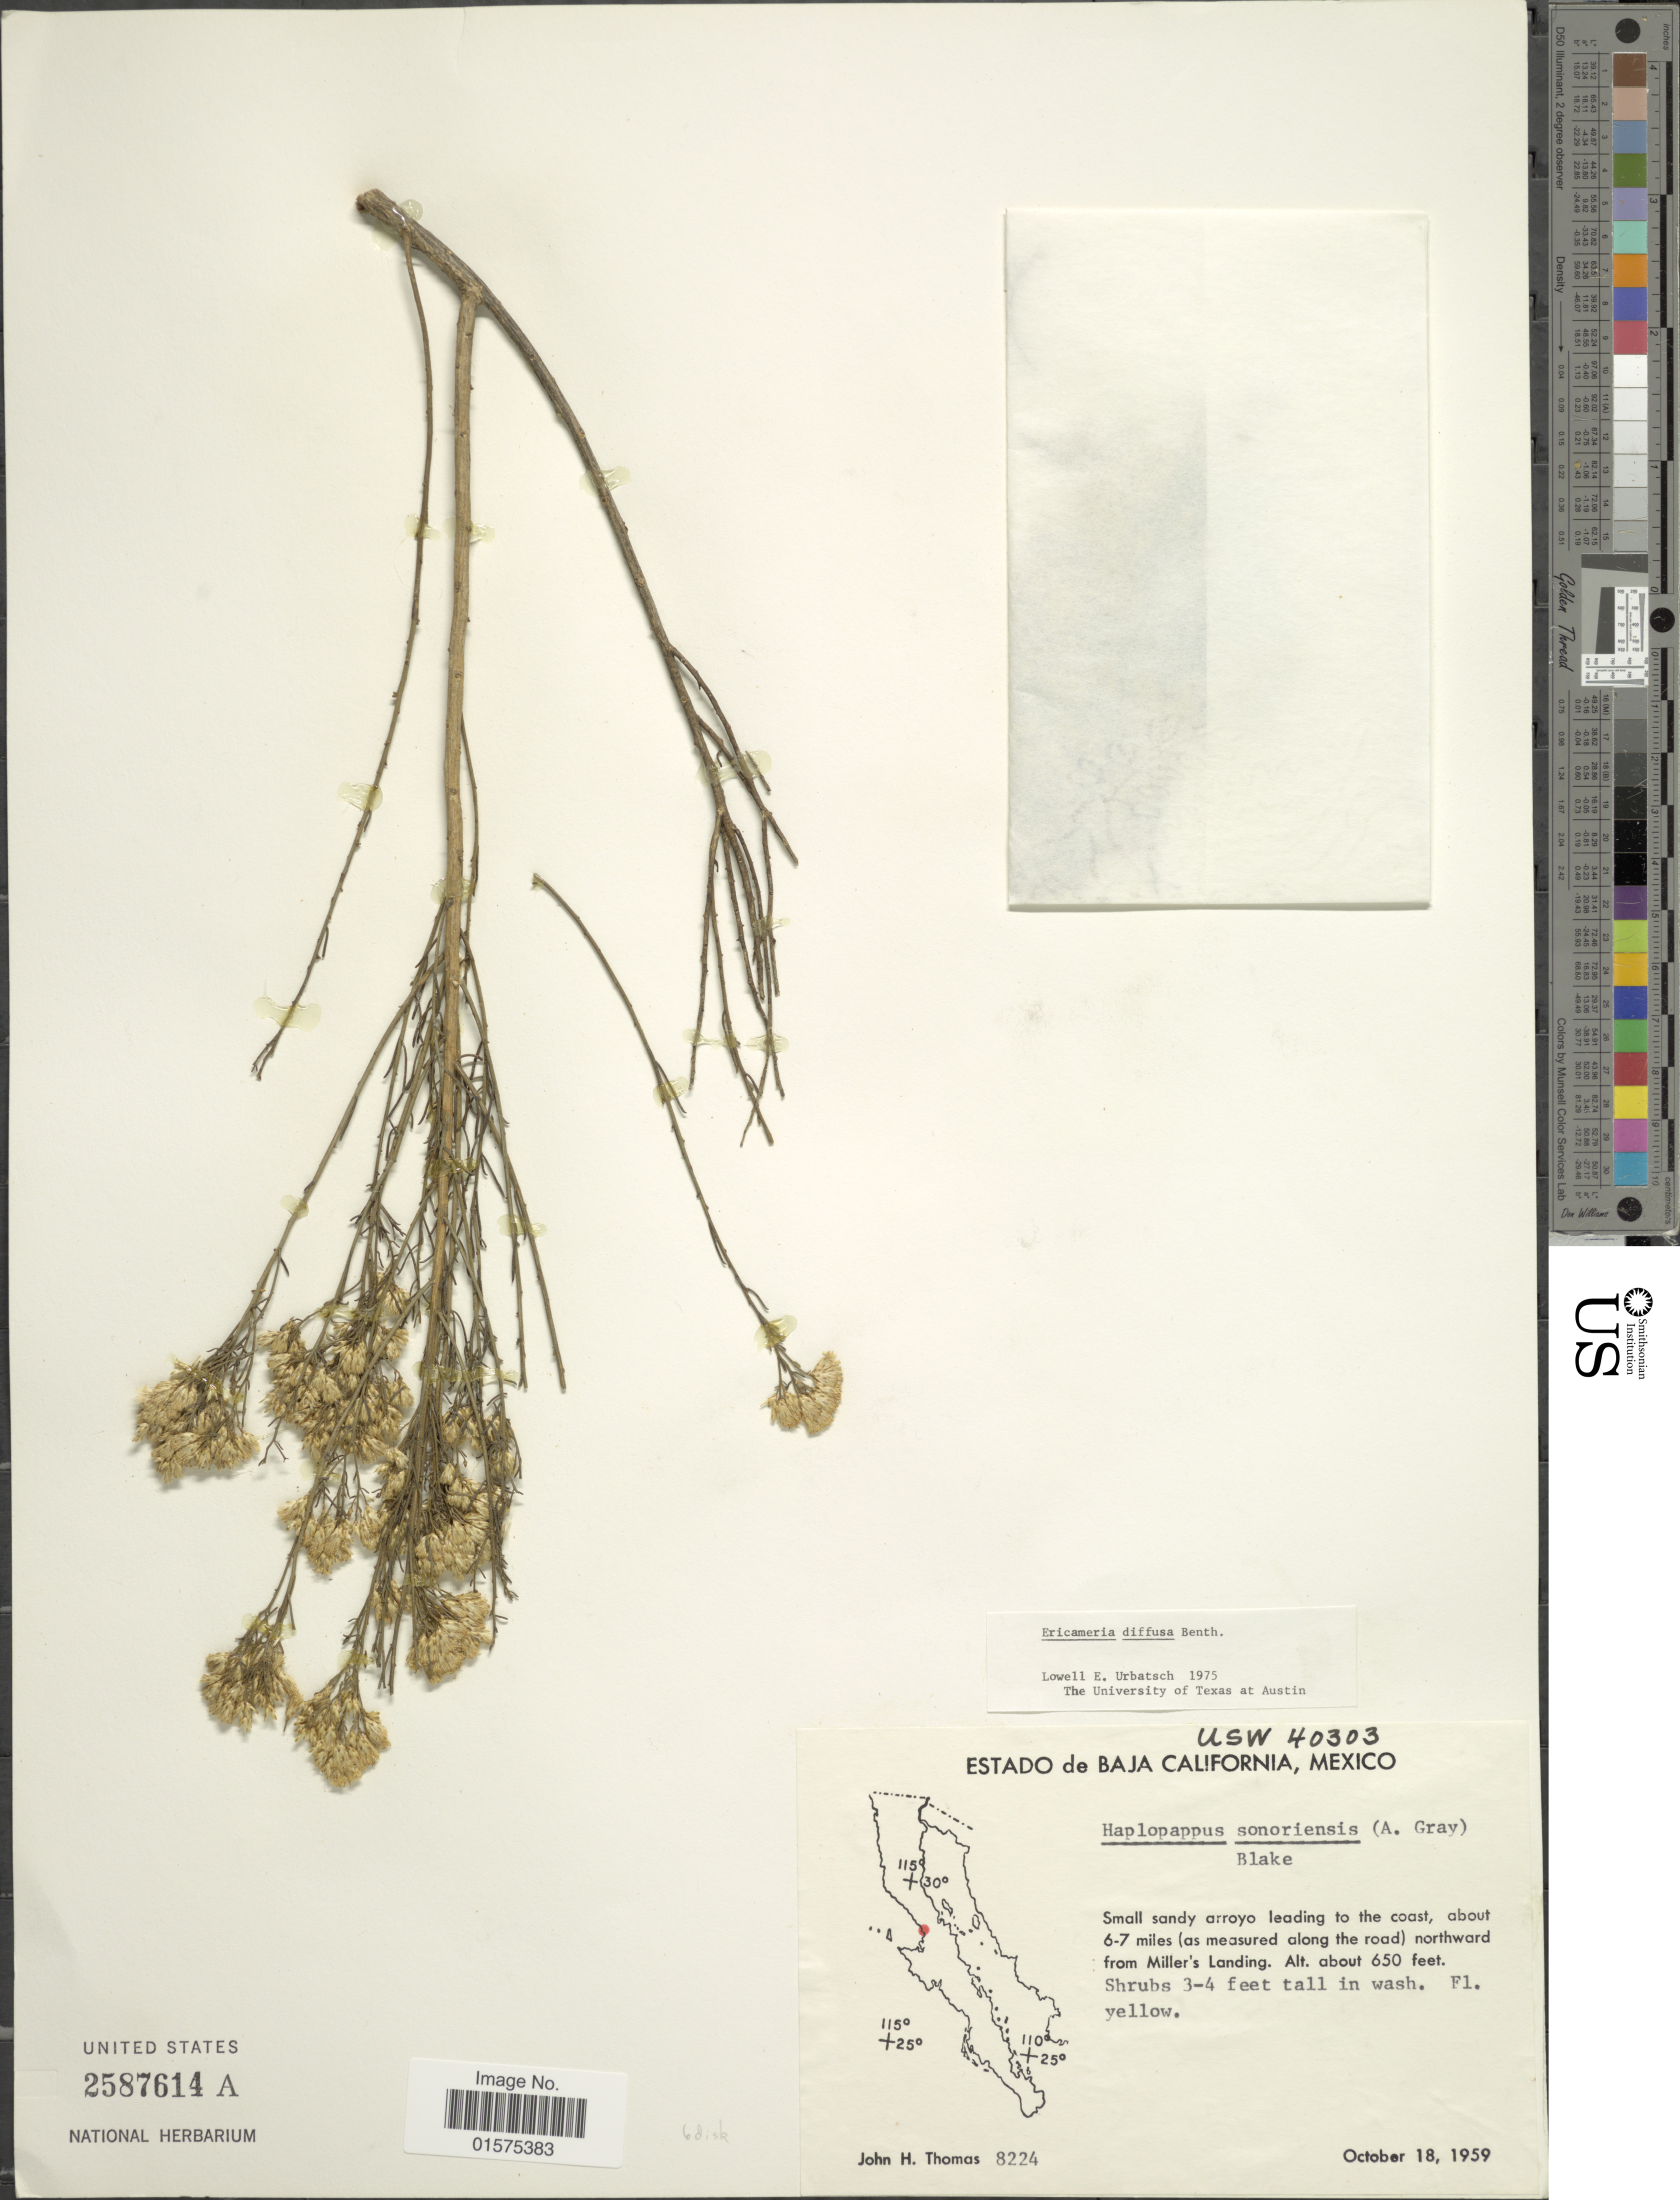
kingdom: Plantae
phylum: Tracheophyta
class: Magnoliopsida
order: Asterales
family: Asteraceae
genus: Xylothamia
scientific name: Xylothamia diffusa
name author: (Benth.) G.L. Nesom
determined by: Urbatsch, Lowell E., Curator (LSU), Louisiana State University (UNITED STATES)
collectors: J. H. Thomas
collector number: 8224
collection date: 1959-10-18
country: Mexico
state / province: Baja California Sur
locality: About 6-7 miles (as measured along the road) northward from Miller's Landing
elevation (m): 198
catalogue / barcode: US 2587614A